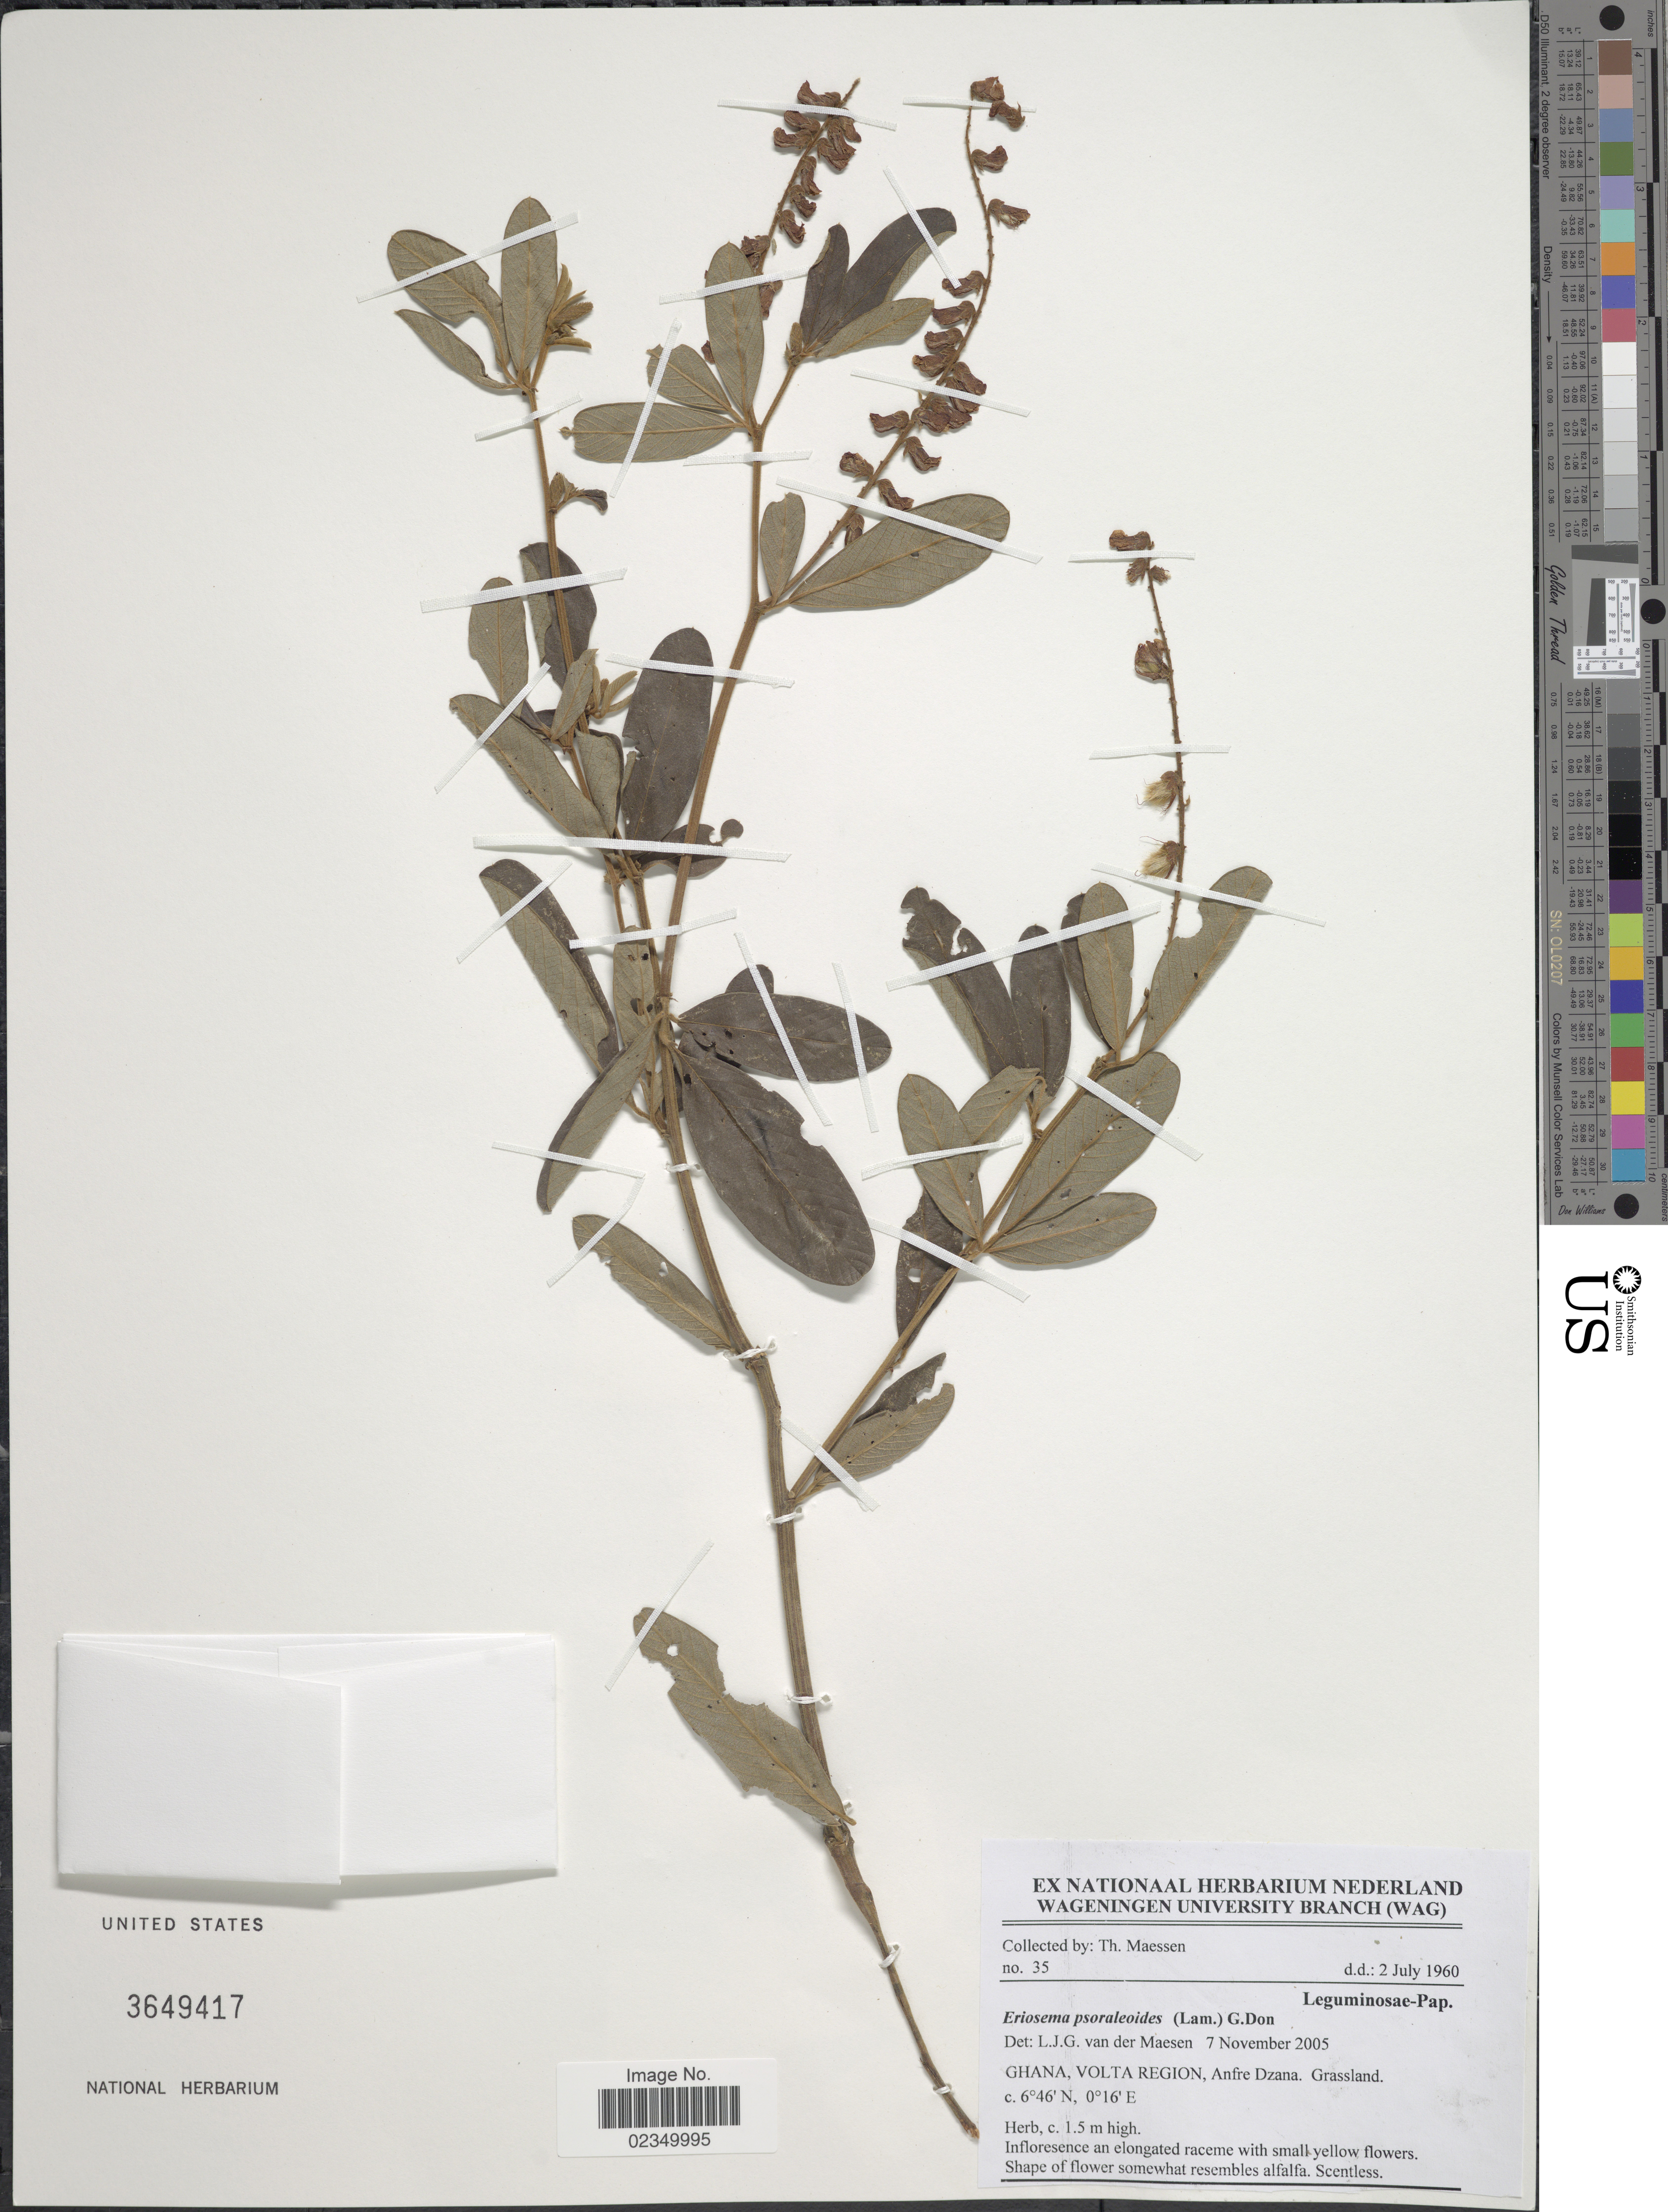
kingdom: Plantae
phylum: Tracheophyta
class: Magnoliopsida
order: Fabales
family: Fabaceae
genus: Eriosema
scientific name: Eriosema psoraloides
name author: (Lam.) G. Don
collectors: T. Maessen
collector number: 35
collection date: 1960-07-02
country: Ghana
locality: Ghana, Volta Region, Anfre Dzana. Grassland.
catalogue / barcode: US 3649417